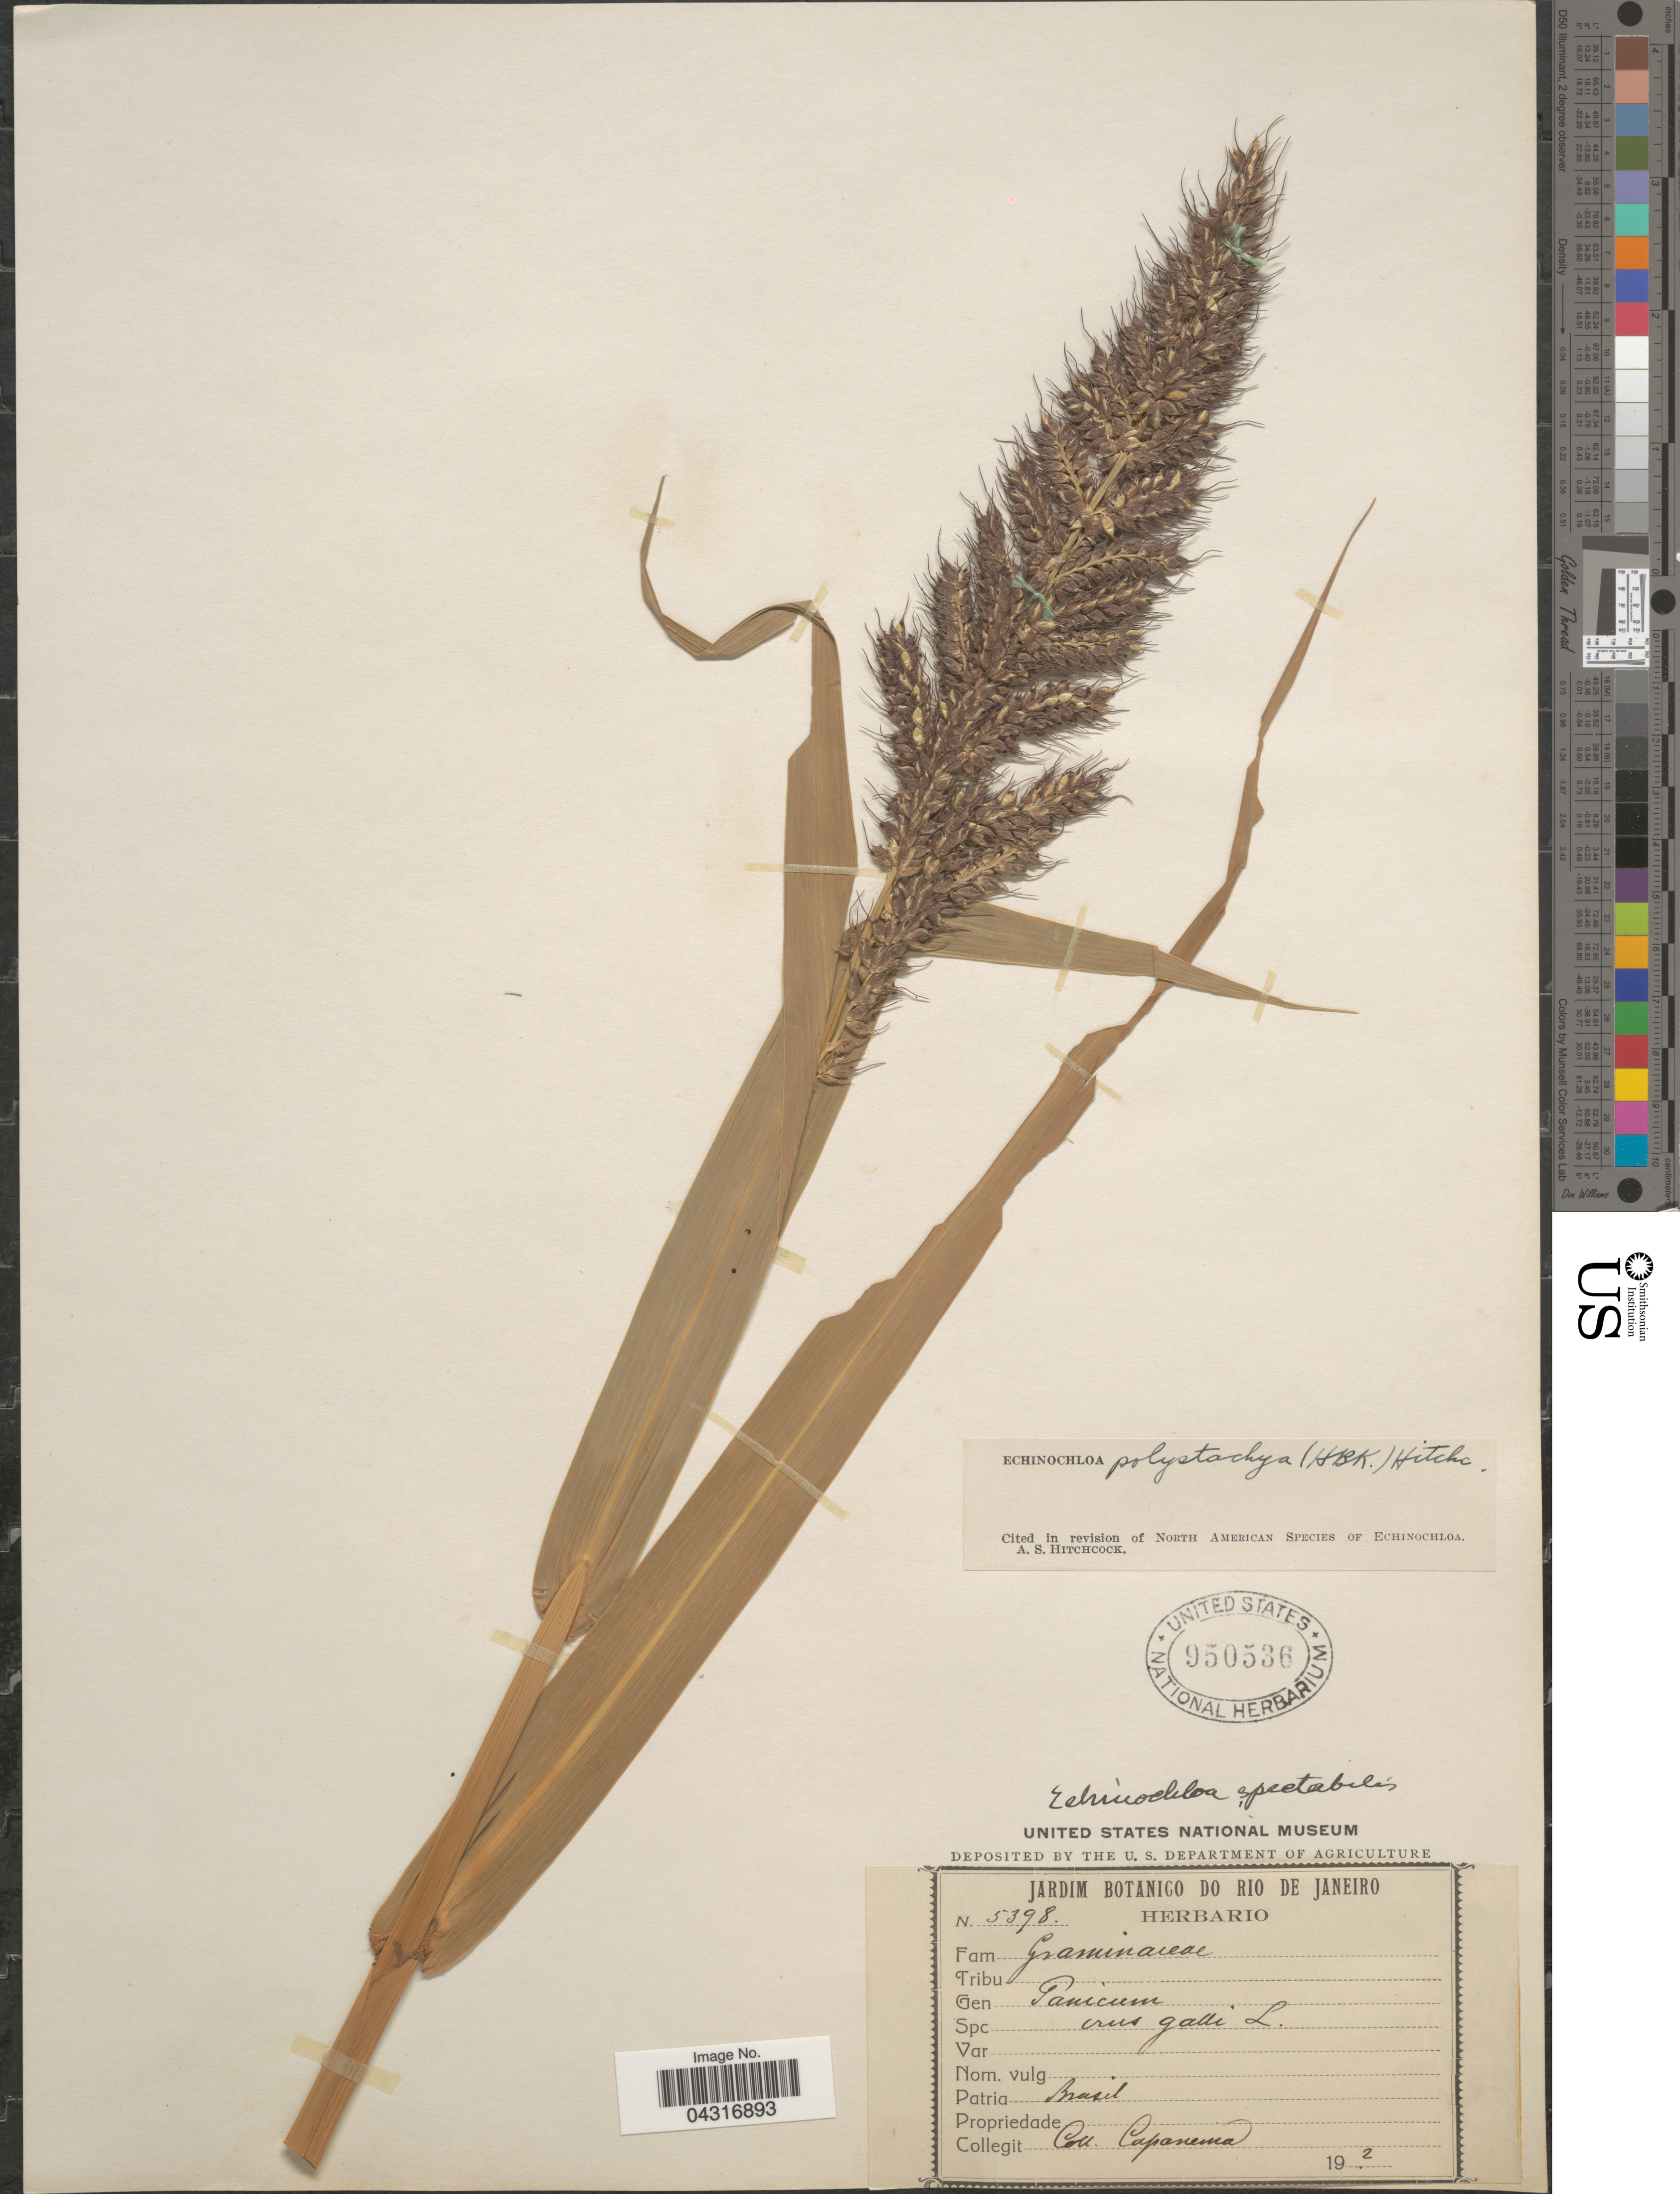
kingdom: Plantae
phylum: Tracheophyta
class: Liliopsida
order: Poales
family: Poaceae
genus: Echinochloa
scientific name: Echinochloa pyramidalis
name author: (Lam.) Hitchc. & Chase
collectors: -. Capanema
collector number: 5398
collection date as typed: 19?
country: Argentina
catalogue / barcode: US 950536